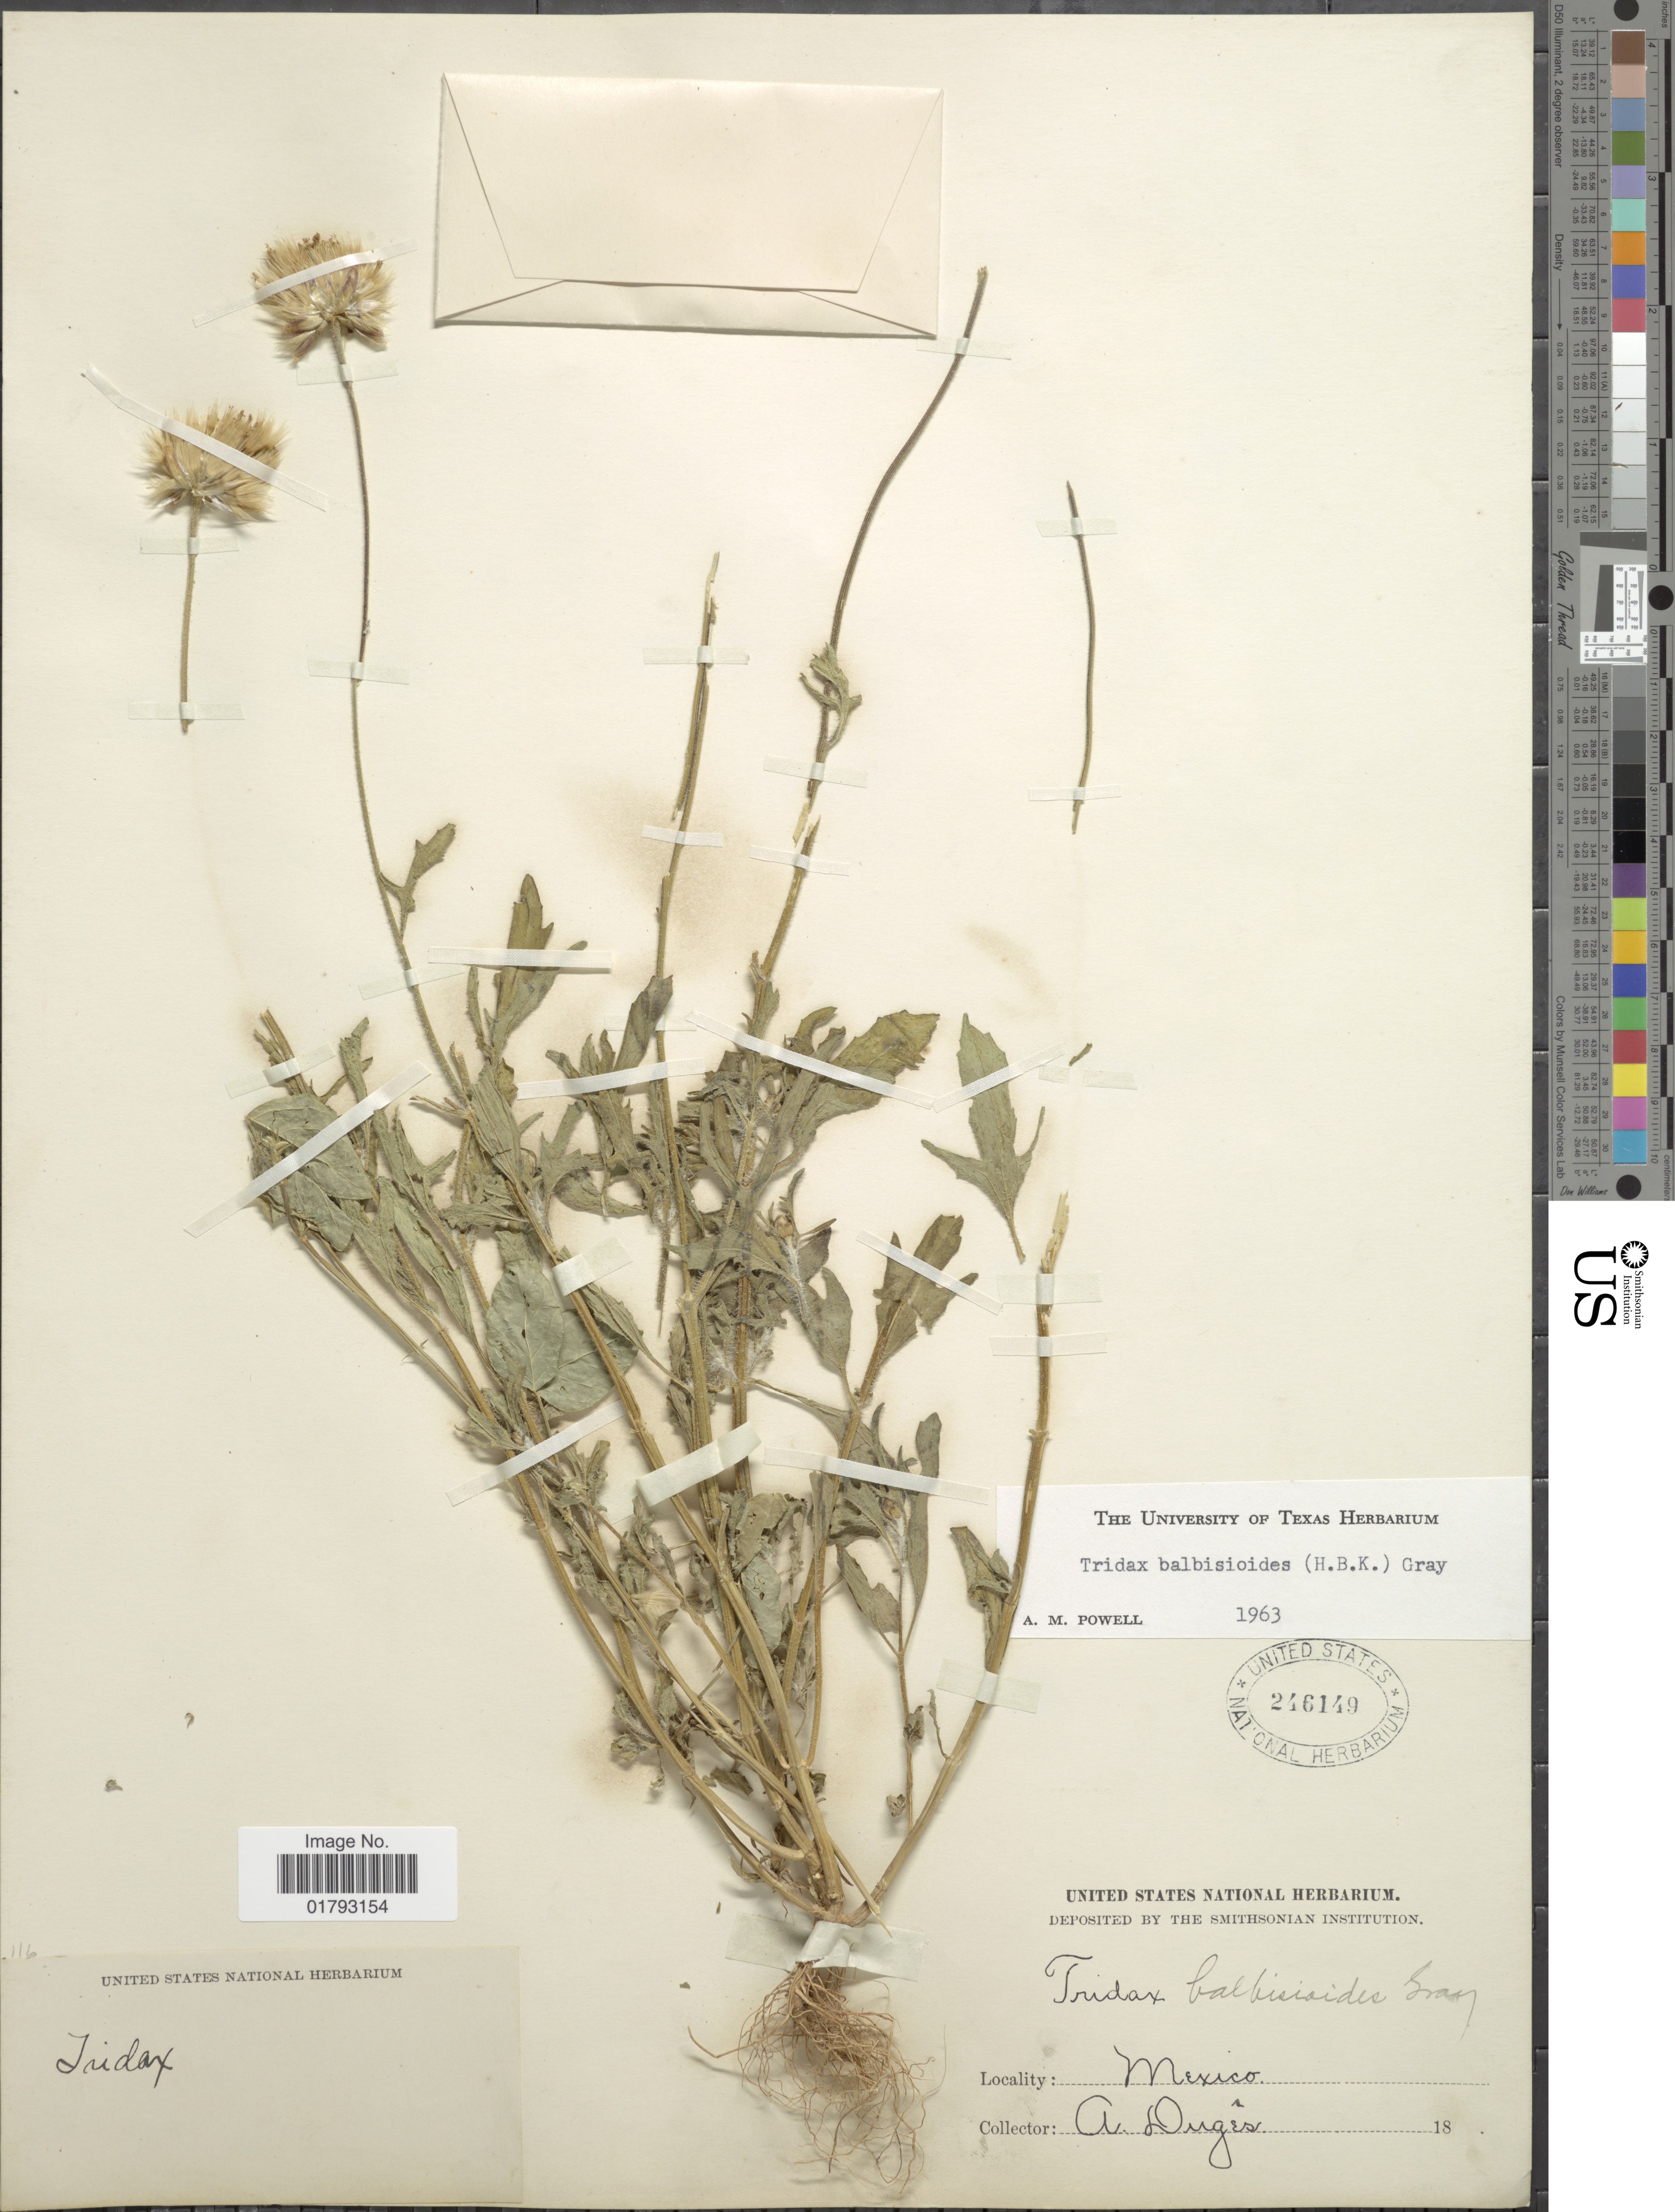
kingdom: Plantae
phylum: Tracheophyta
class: Magnoliopsida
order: Asterales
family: Asteraceae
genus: Tridax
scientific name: Tridax balbisioides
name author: (Kunth) A. Gray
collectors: A. Duges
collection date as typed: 18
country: Mexico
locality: Mexico.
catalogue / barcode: US 246149